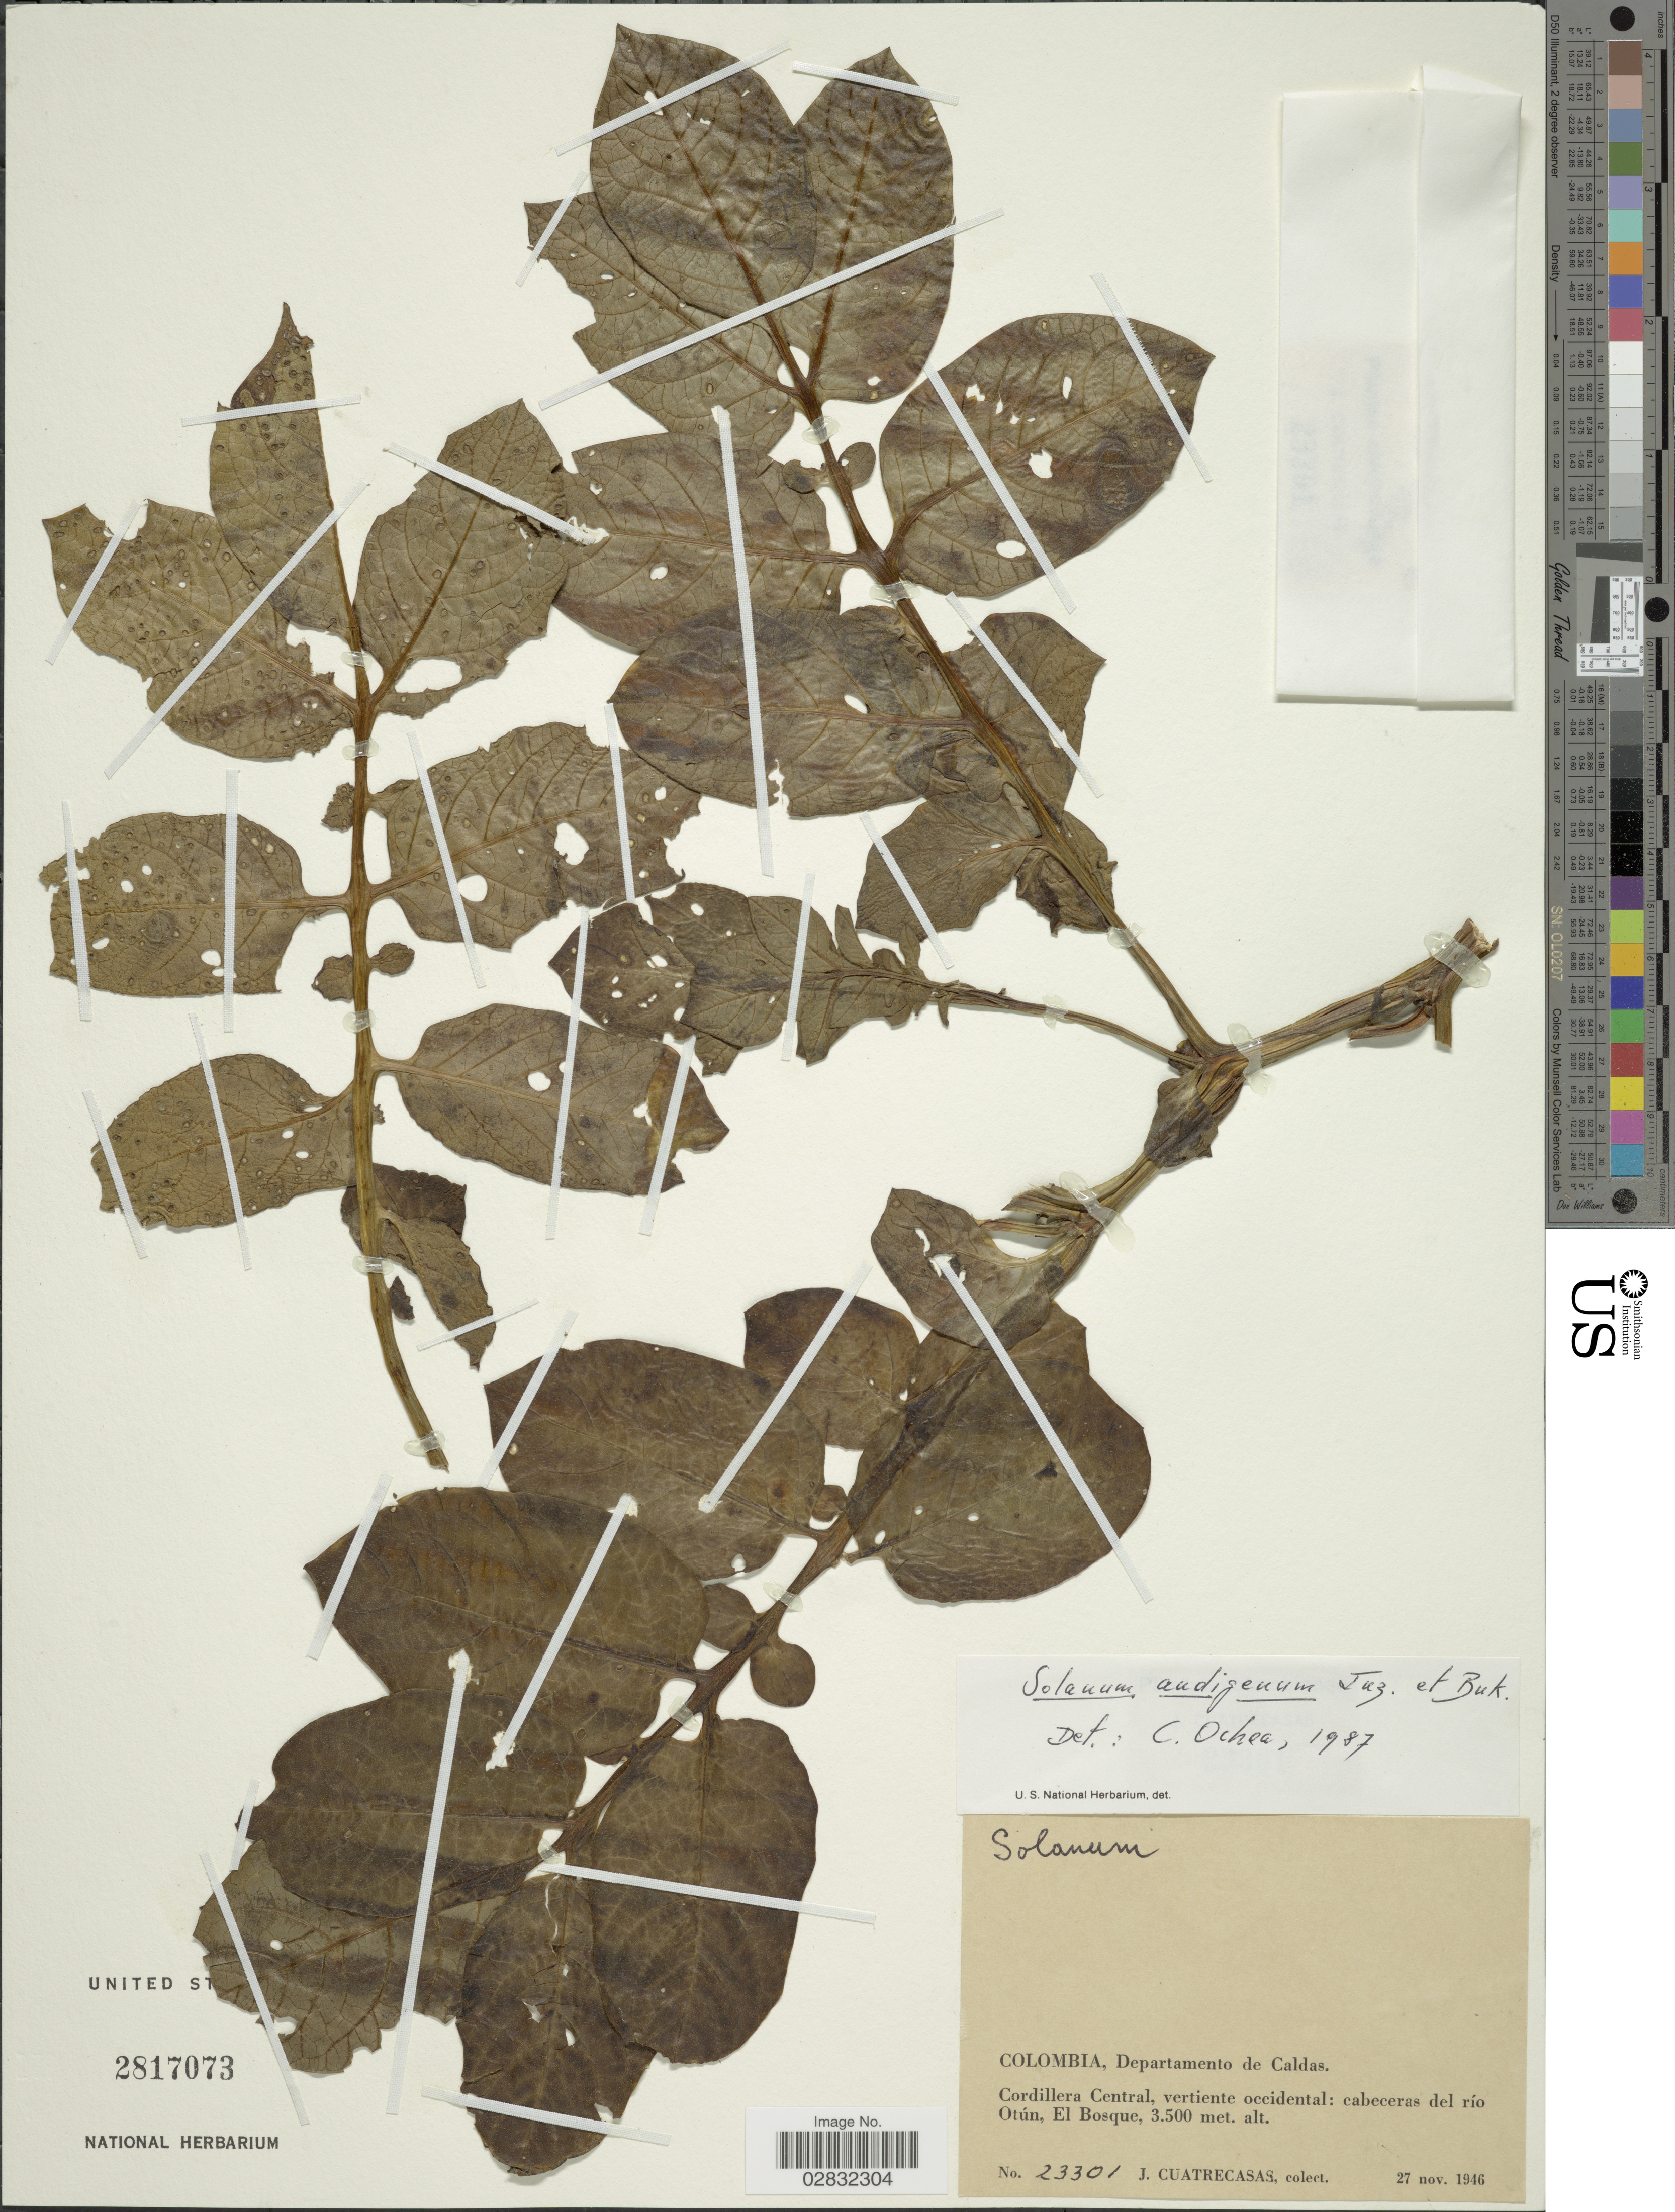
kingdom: Plantae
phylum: Tracheophyta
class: Magnoliopsida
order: Solanales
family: Solanaceae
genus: Solanum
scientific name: Solanum andigenum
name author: Juz. & Bukasov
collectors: J. Cuatrecasas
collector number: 23301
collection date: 1946-11-27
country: Colombia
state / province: Caldas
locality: Departamento de Caldas, Cordillera Central, vertiente occidental: cabeceras del río Otún, El Bosque.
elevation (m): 3500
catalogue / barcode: US 2817073